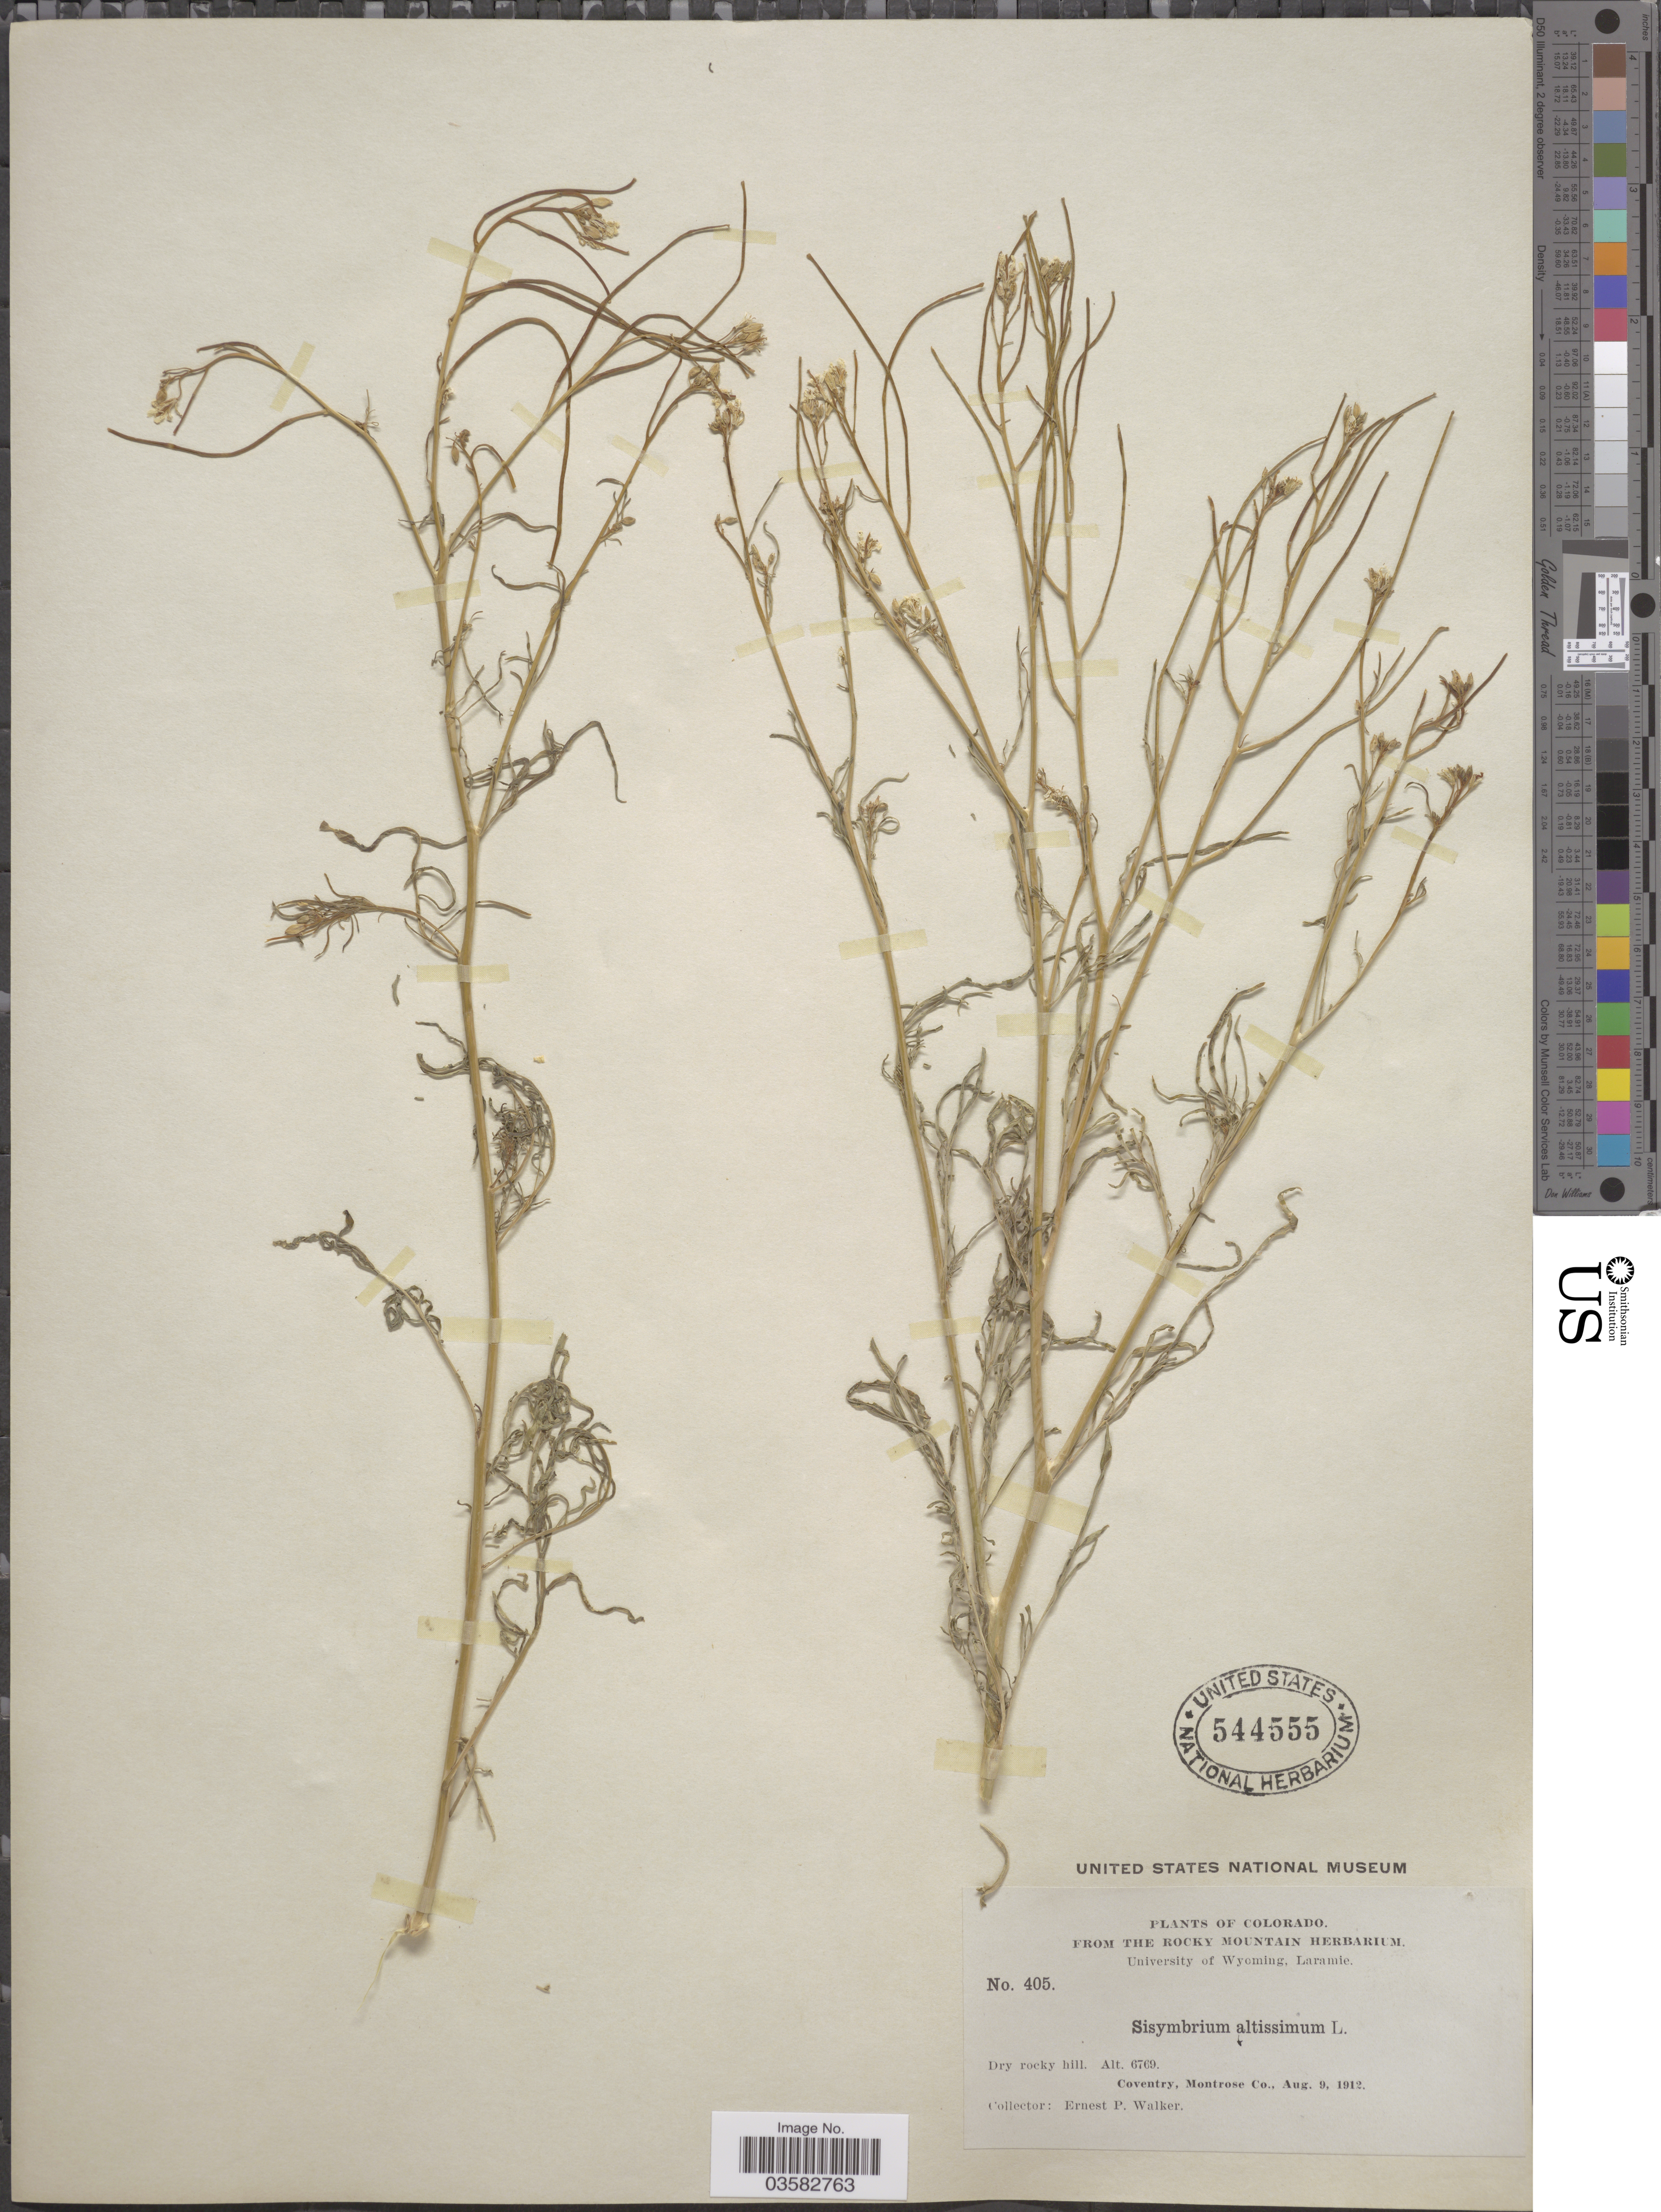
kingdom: Plantae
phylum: Tracheophyta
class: Magnoliopsida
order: Brassicales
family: Brassicaceae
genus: Sisymbrium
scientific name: Sisymbrium altissimum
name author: L.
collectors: E. P. Walker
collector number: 405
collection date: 1912-08-09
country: United States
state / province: Colorado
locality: Coventry, Montrose Co.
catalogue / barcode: US 544555